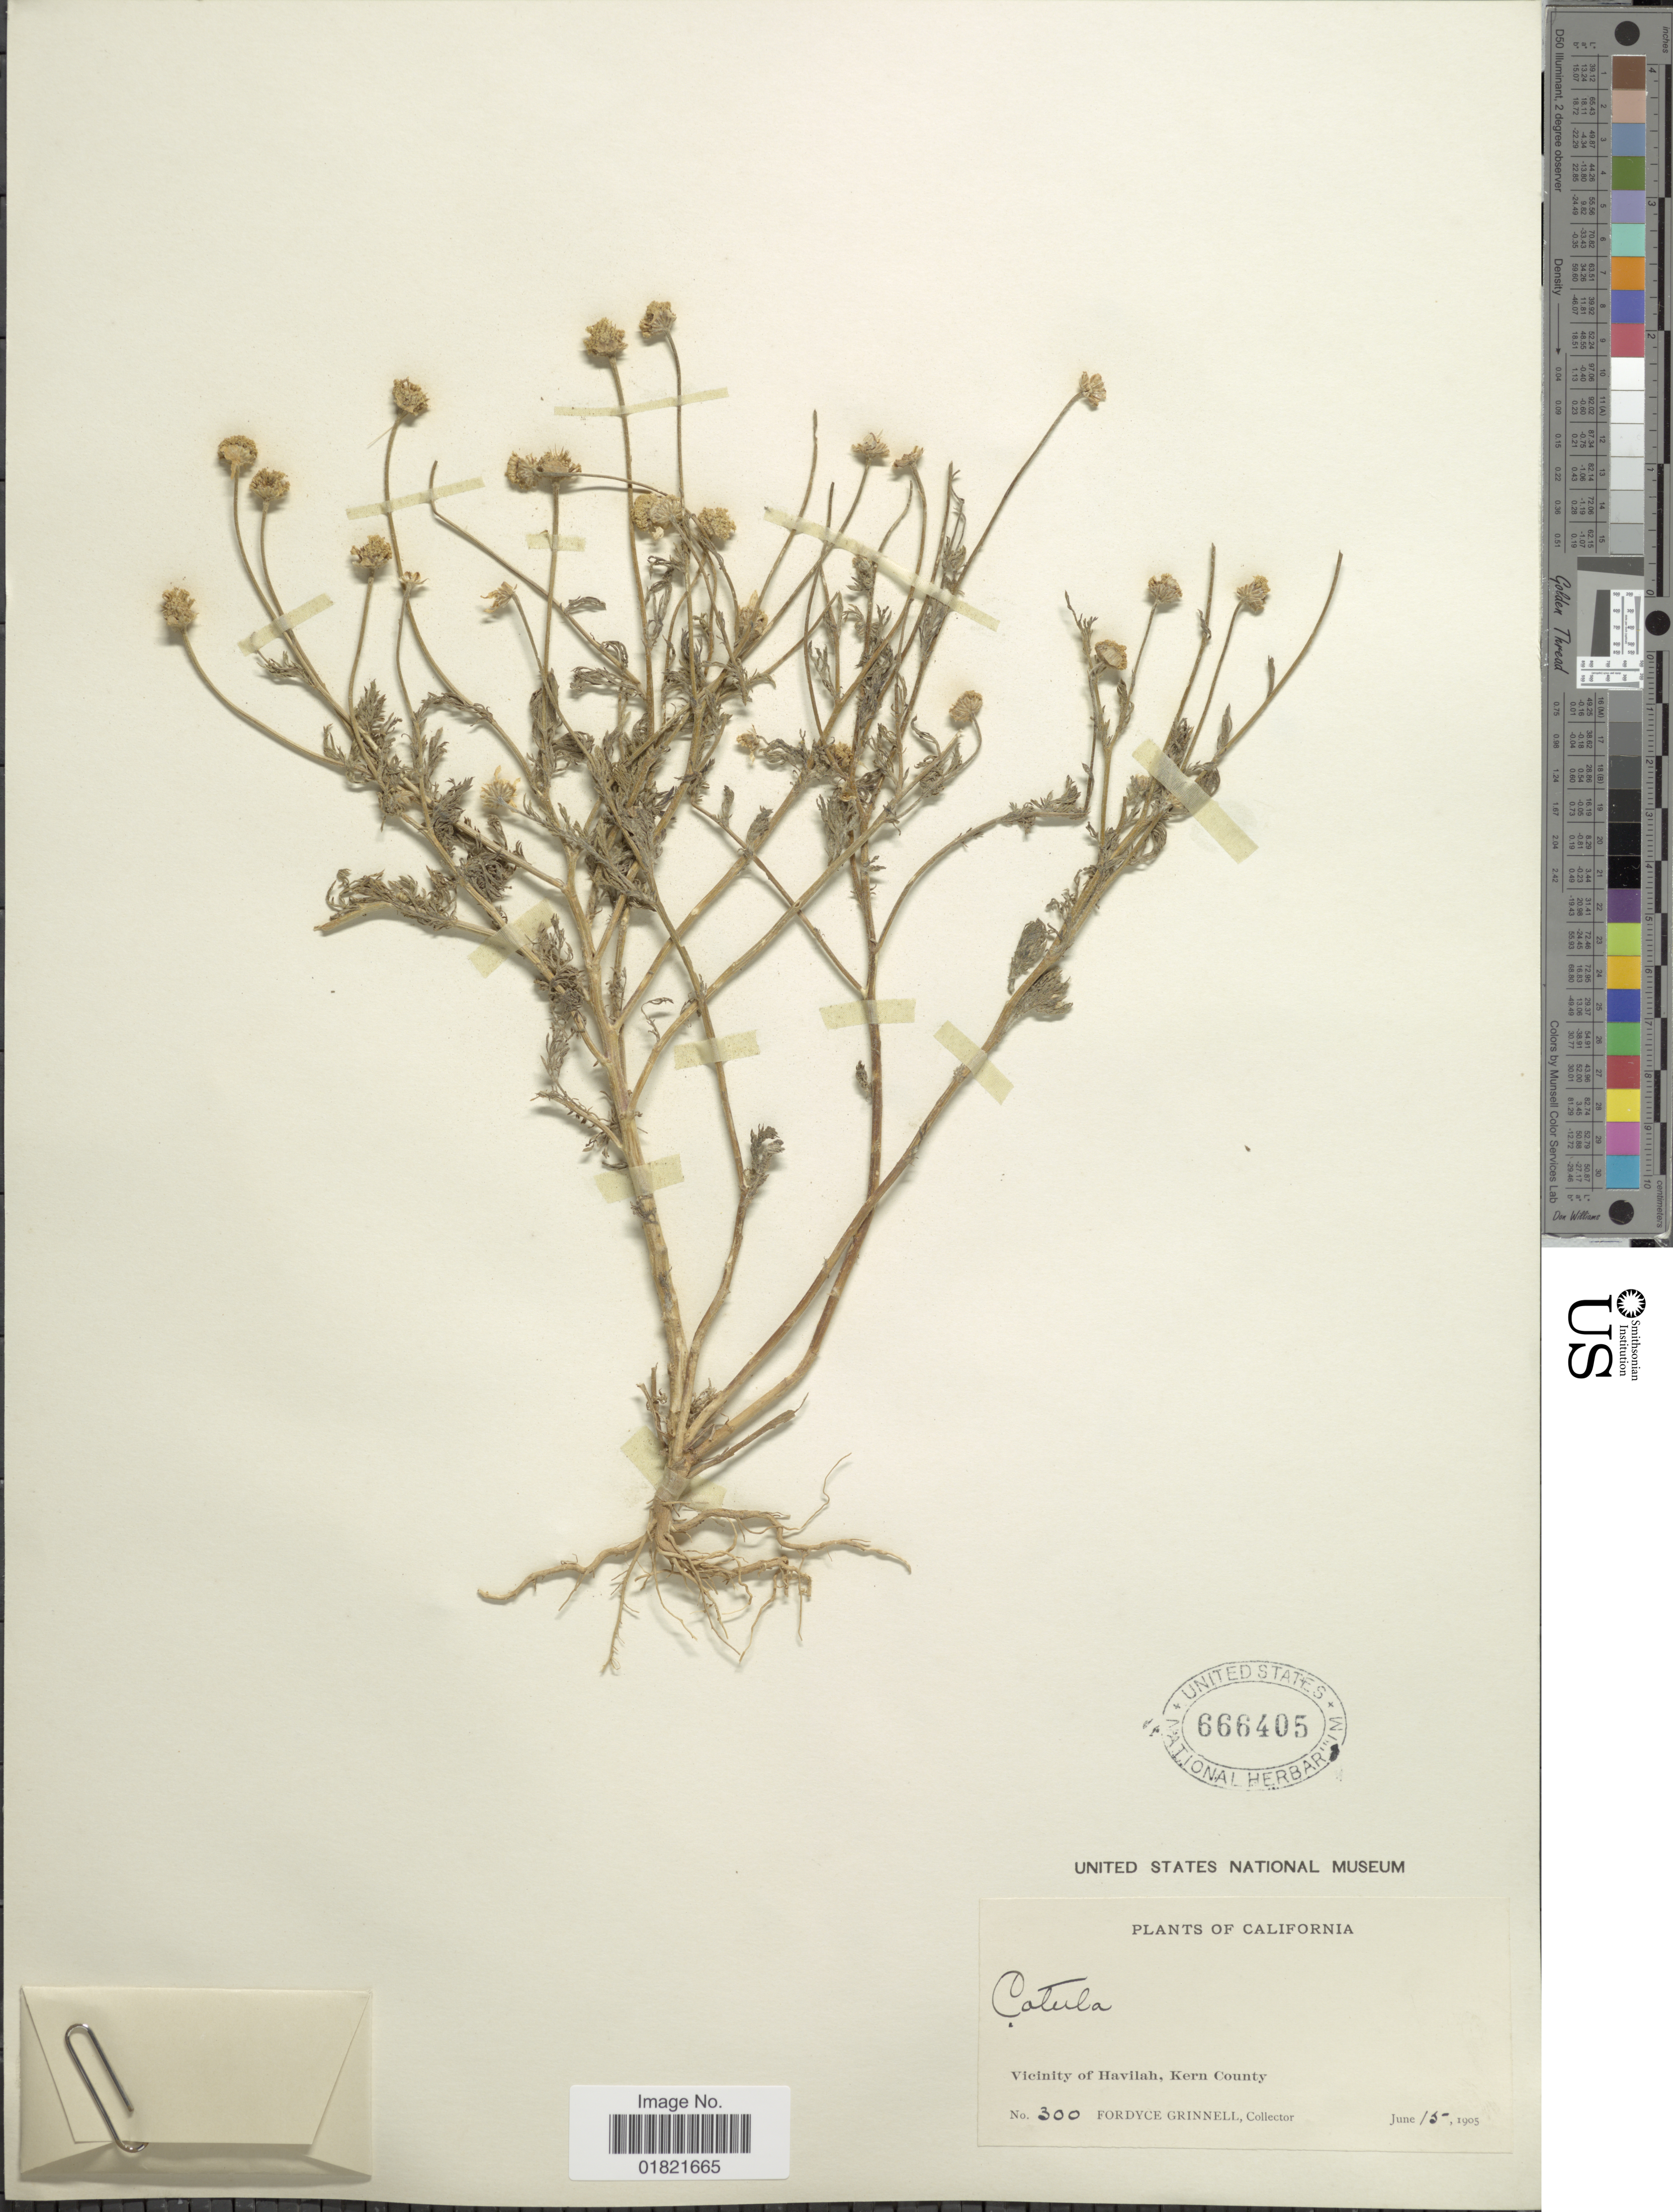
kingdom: Plantae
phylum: Tracheophyta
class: Magnoliopsida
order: Asterales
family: Asteraceae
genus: Anthemis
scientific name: Anthemis cotula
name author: L.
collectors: F. Grinnell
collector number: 300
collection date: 1905-06-15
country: United States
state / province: California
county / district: Kern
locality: Vicinity of Havilah, Kern County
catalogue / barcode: US 666405